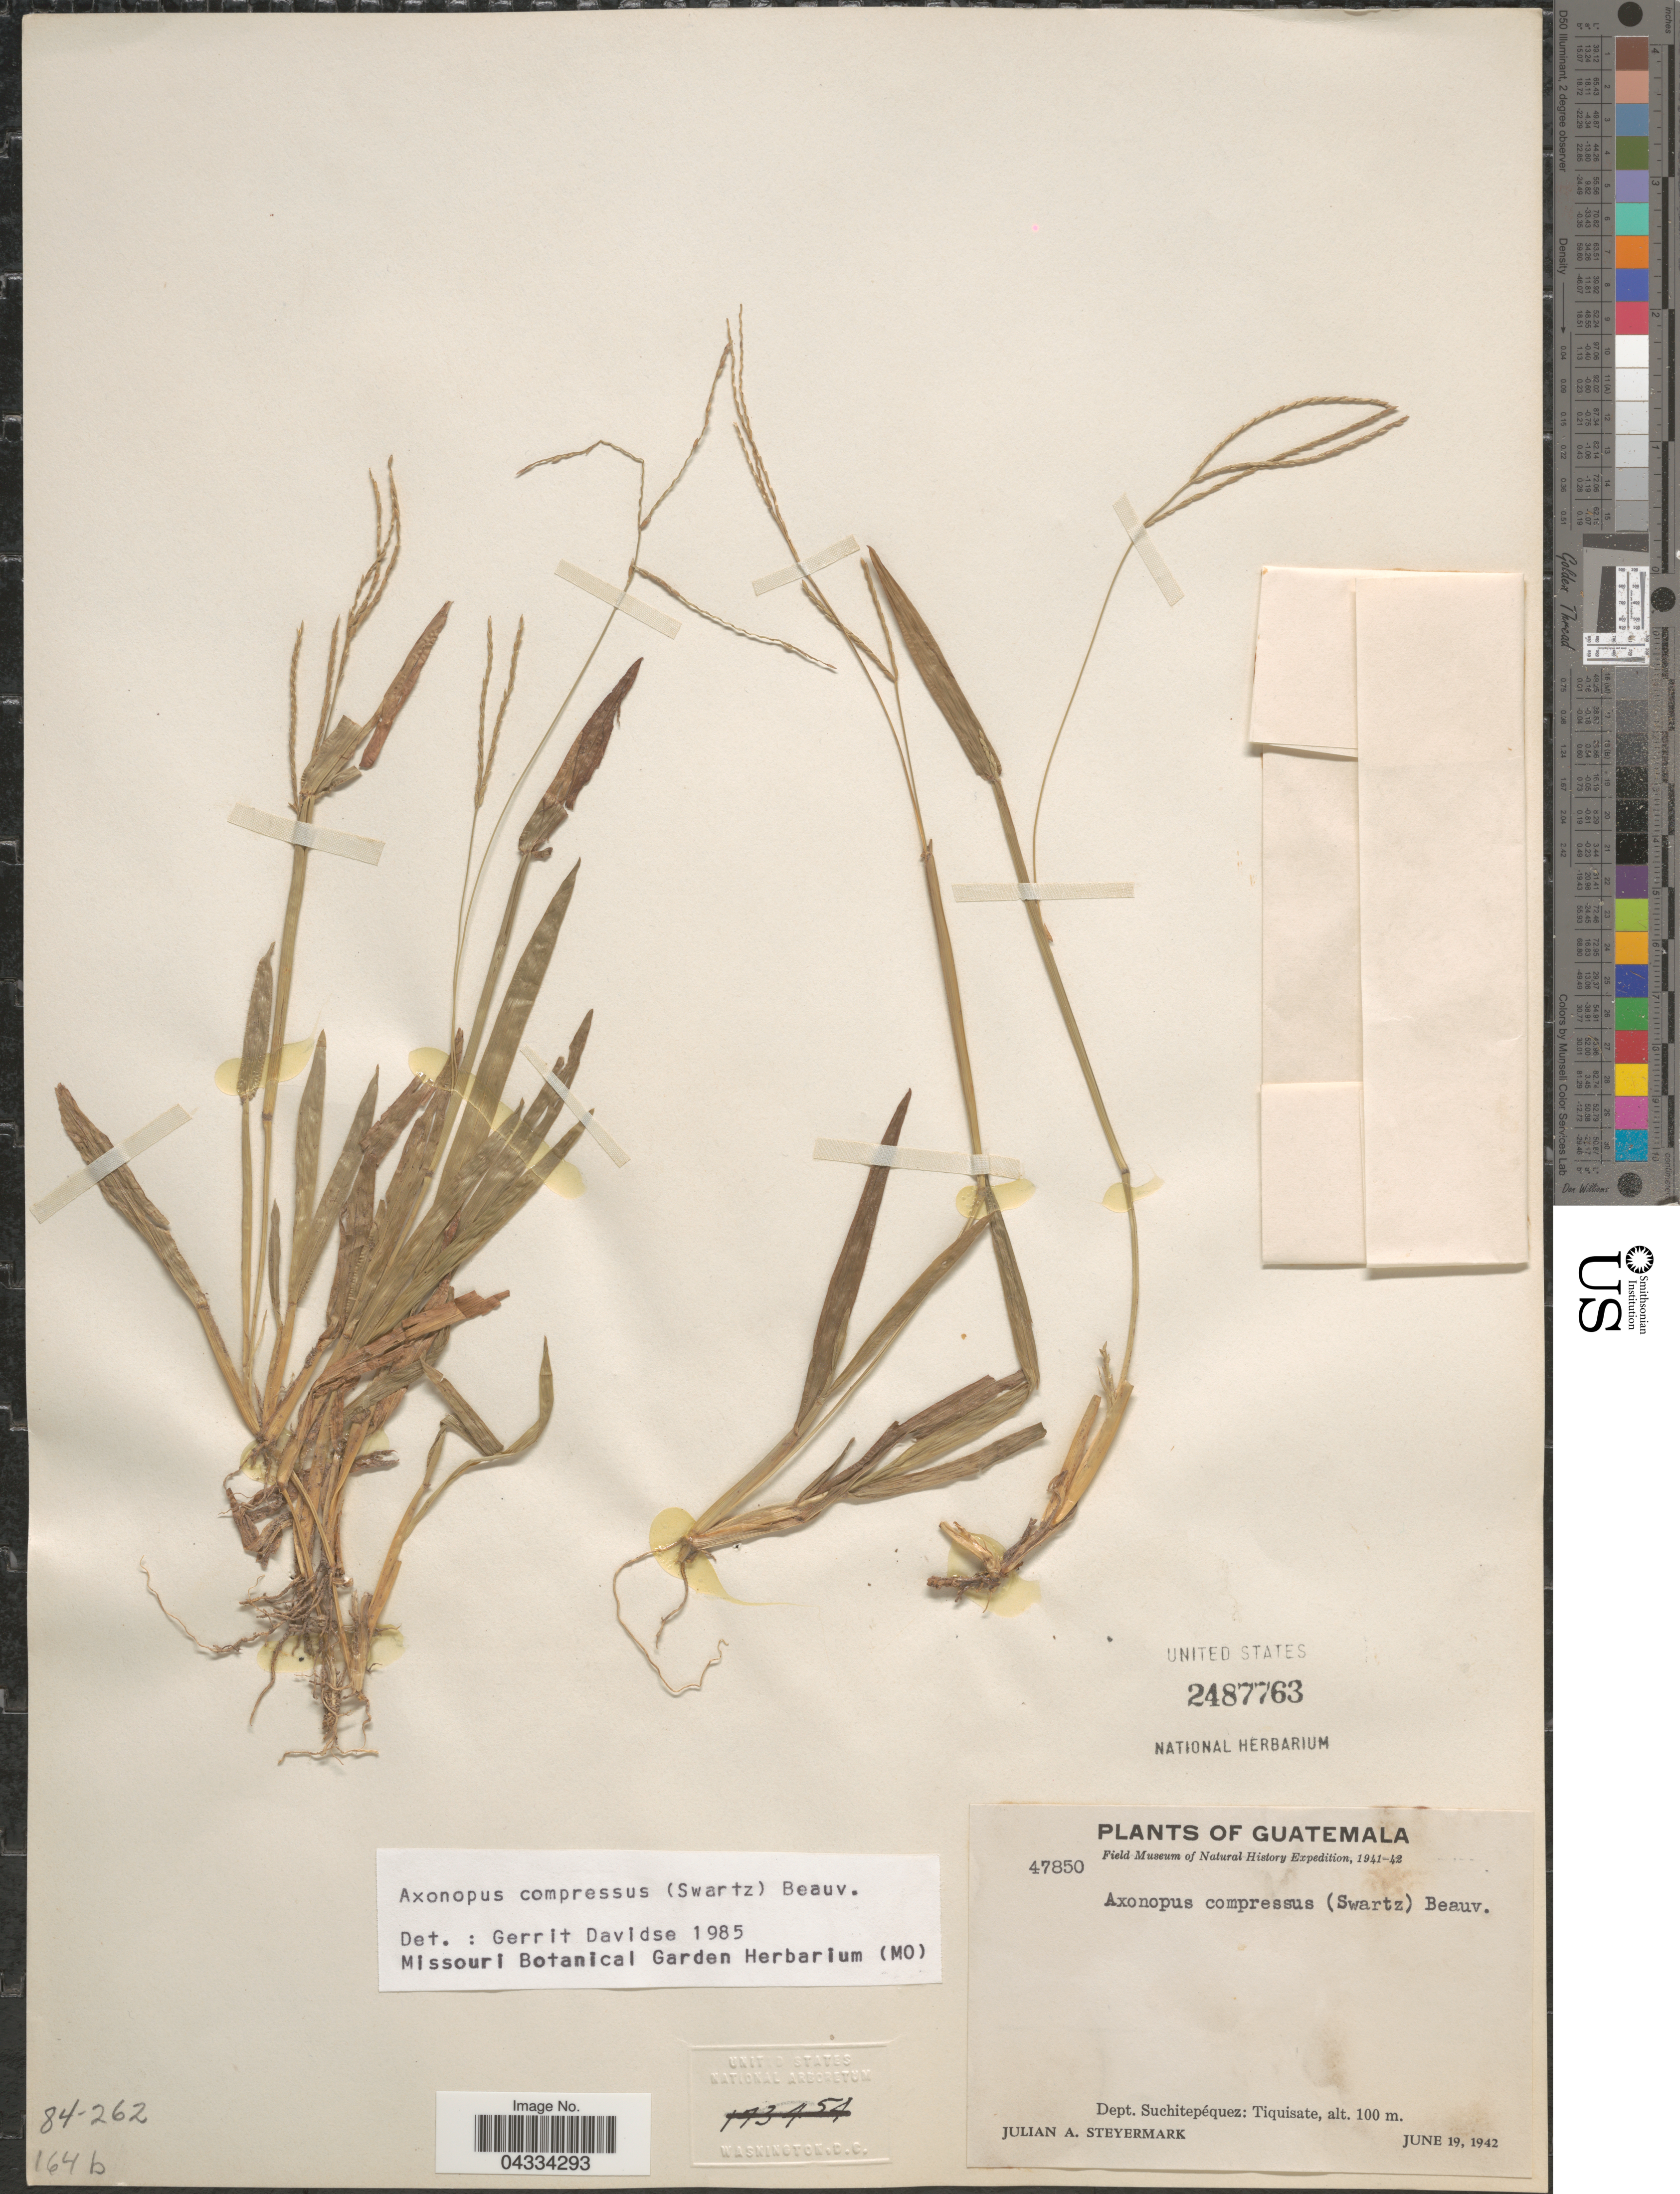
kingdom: Plantae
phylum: Tracheophyta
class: Liliopsida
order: Poales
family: Poaceae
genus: Axonopus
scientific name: Axonopus compressus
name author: (Sw.) P. Beauv.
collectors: J. Steyermark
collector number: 47850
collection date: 1942-06-19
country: Guatemala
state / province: Suchitepequez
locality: Field Museum of Natural History Expedition, 1941-42. Dept. Suchitepéquez: Tiquisate.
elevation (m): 100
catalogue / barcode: US 2487763